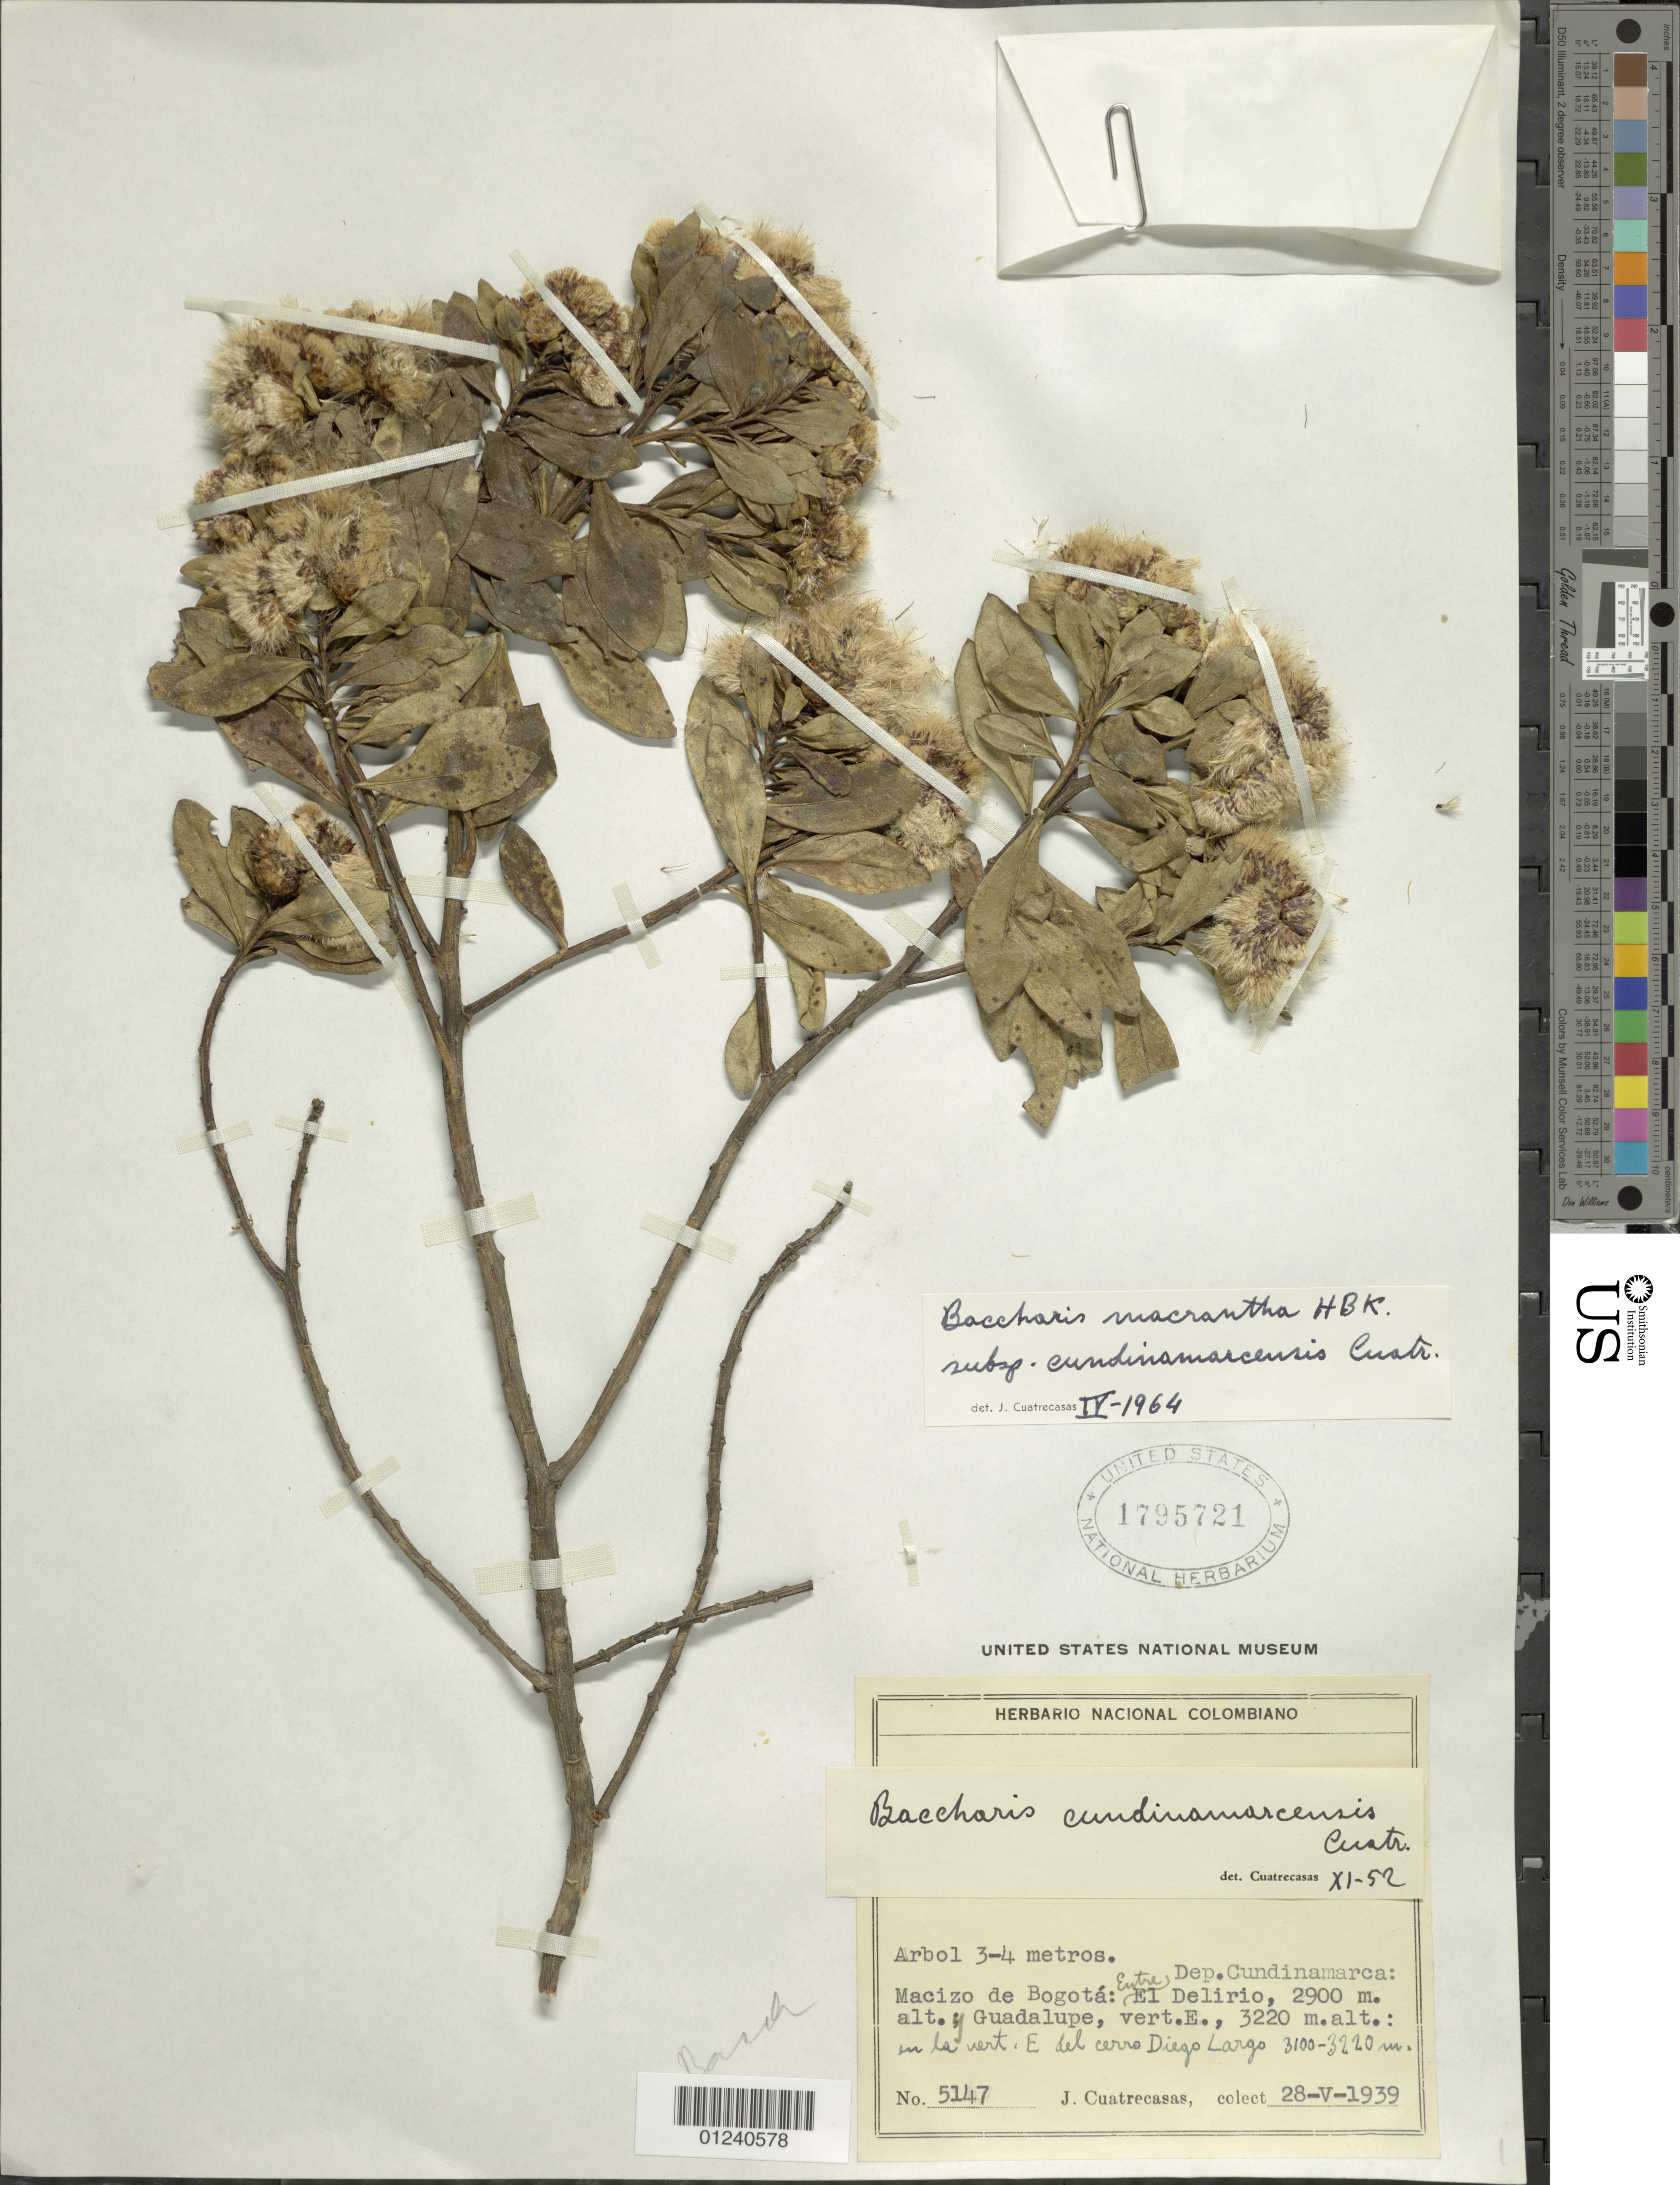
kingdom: Plantae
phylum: Tracheophyta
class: Magnoliopsida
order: Asterales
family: Asteraceae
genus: Baccharis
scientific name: Baccharis macrantha subsp. cundinamarcensis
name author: (Cuatrec.) Cuatrec.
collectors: J. Cuatrecasas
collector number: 5147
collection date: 1939-05-28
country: Colombia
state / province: Cundinamarca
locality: Macizo de Bogotá: Entre El Delirio (2900 m) y Guadalupe, vert.E. (3220 m). en la vert. E. del cerro Diego Largo 3100-3220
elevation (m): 2900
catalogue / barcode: US 1795721